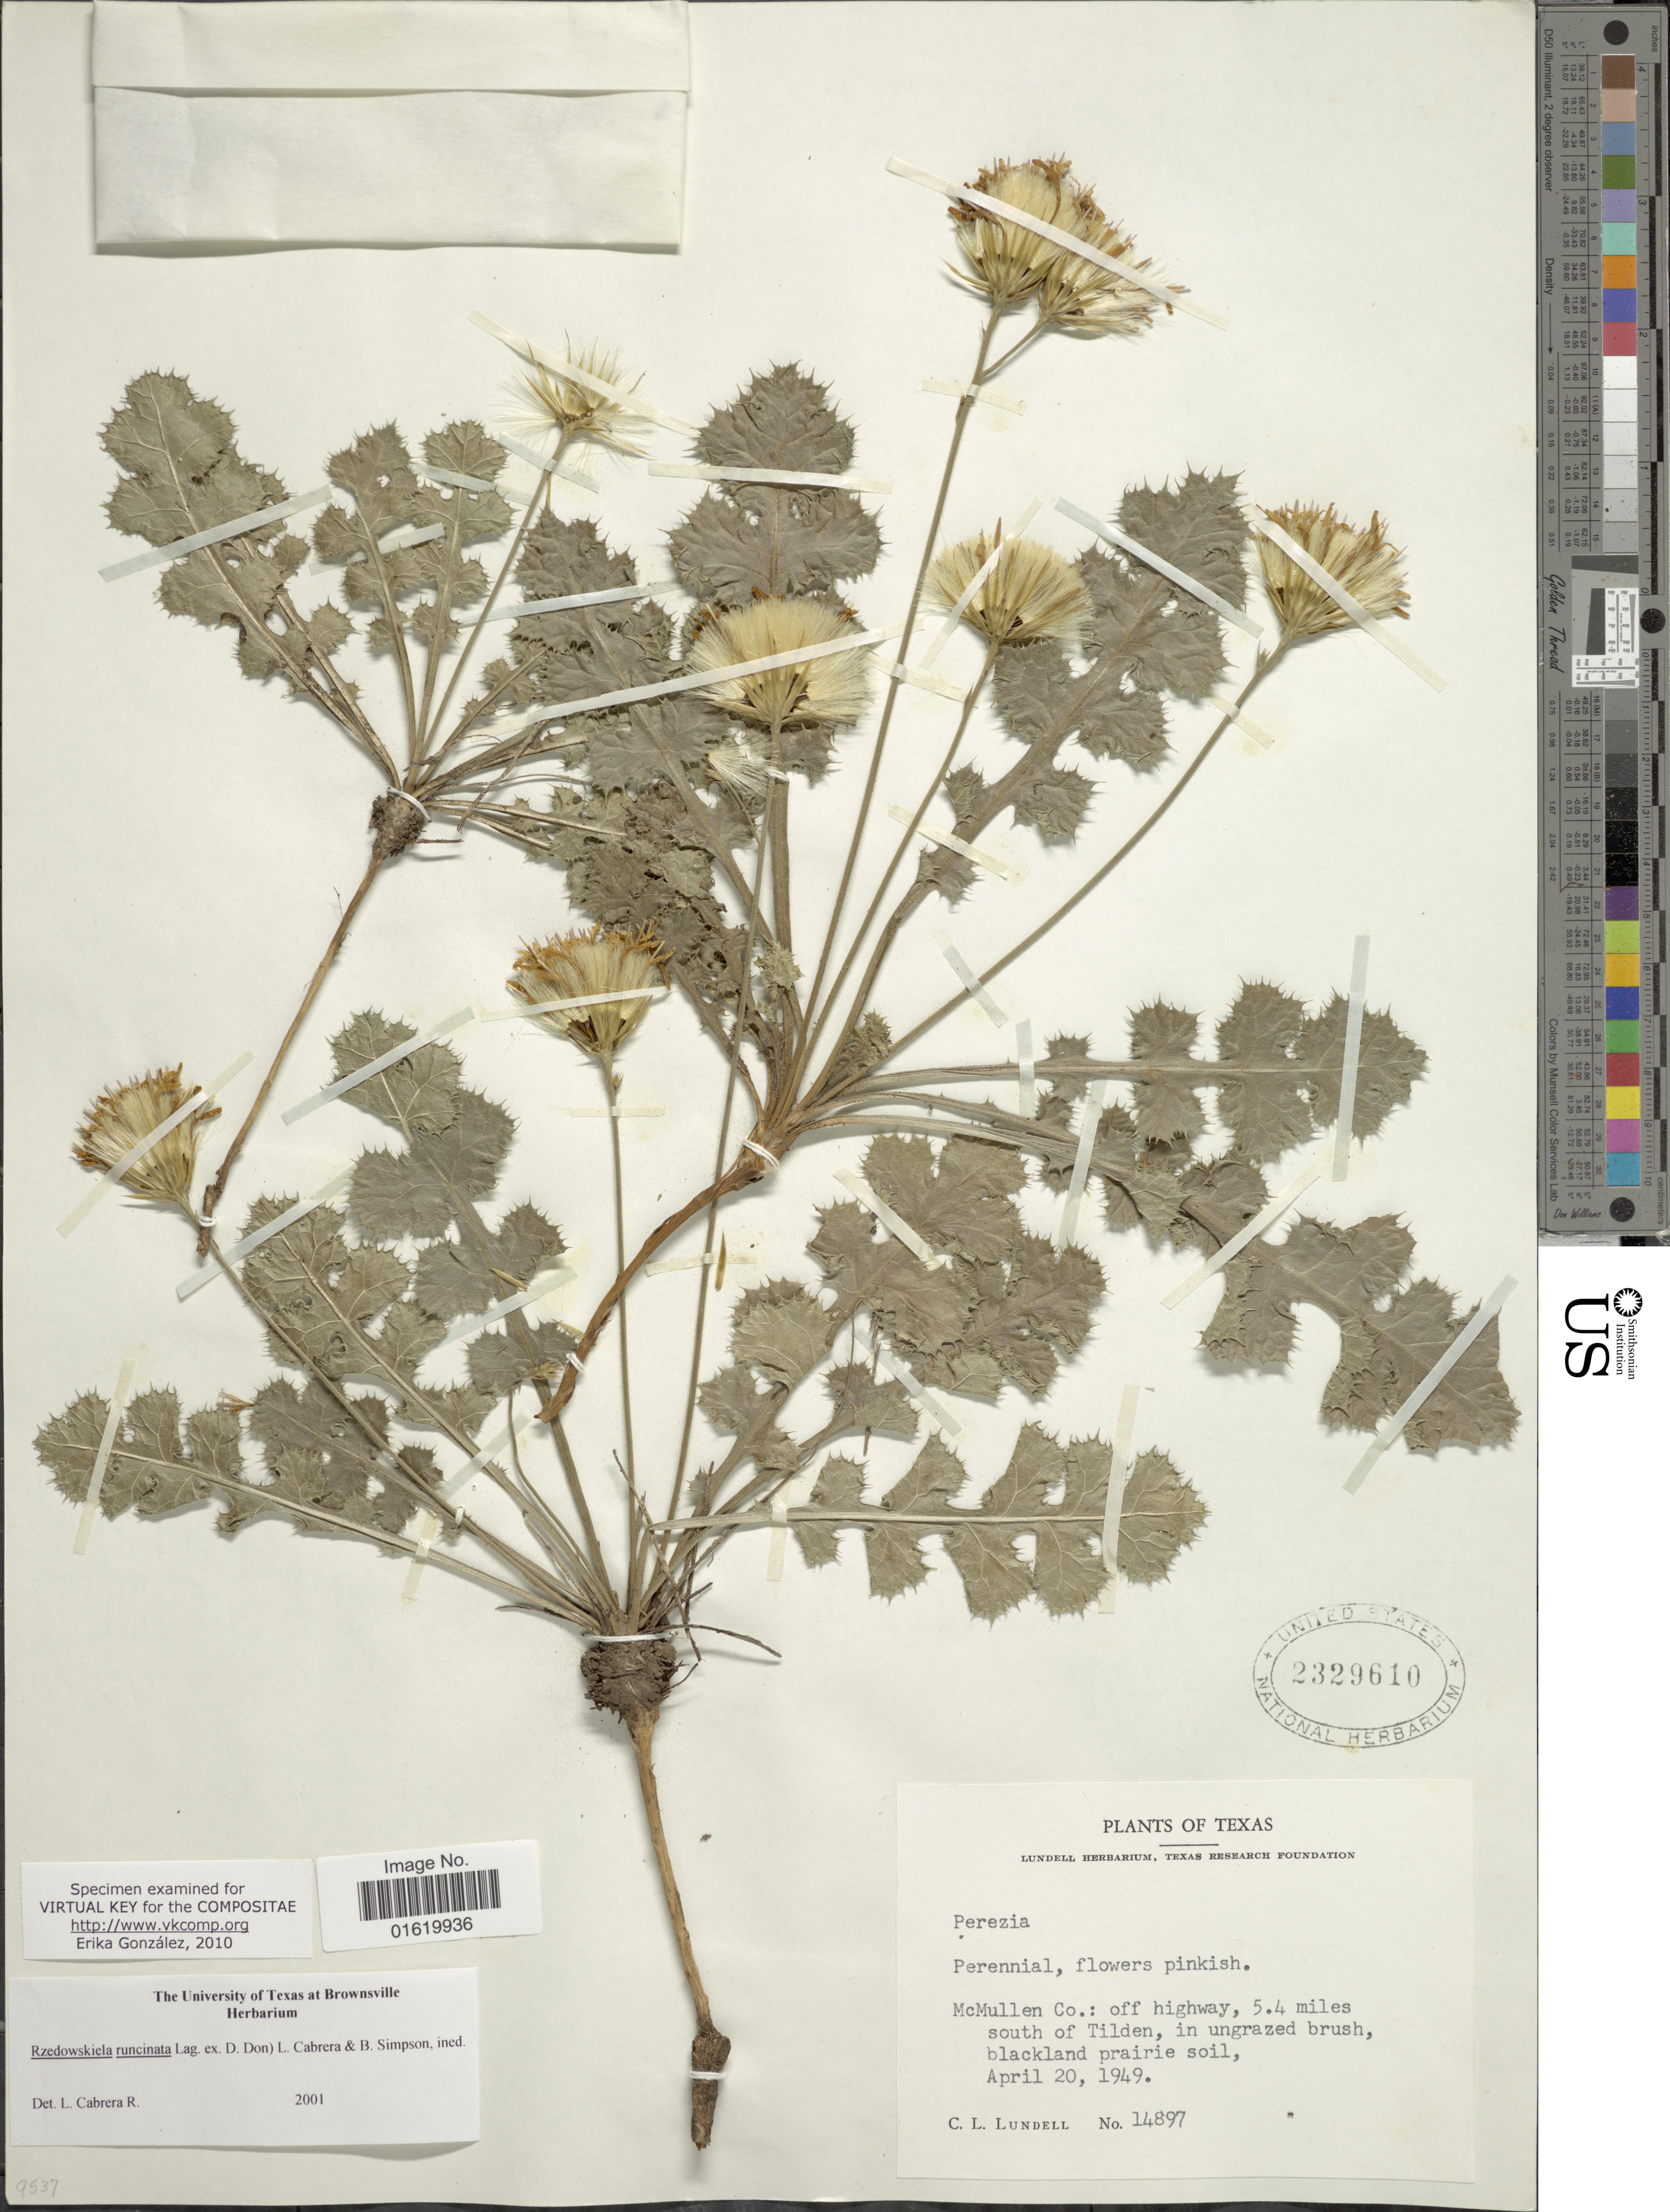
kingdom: Plantae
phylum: Tracheophyta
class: Magnoliopsida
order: Asterales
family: Asteraceae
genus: Acourtia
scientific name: Acourtia runcinata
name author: (D. Don) B.L. Turner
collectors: C. L. Lundell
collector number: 14897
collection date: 1949-04-20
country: United States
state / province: Texas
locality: McMullen Co.: off highway, 5.4 miles south of Tilden.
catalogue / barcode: US 2329610